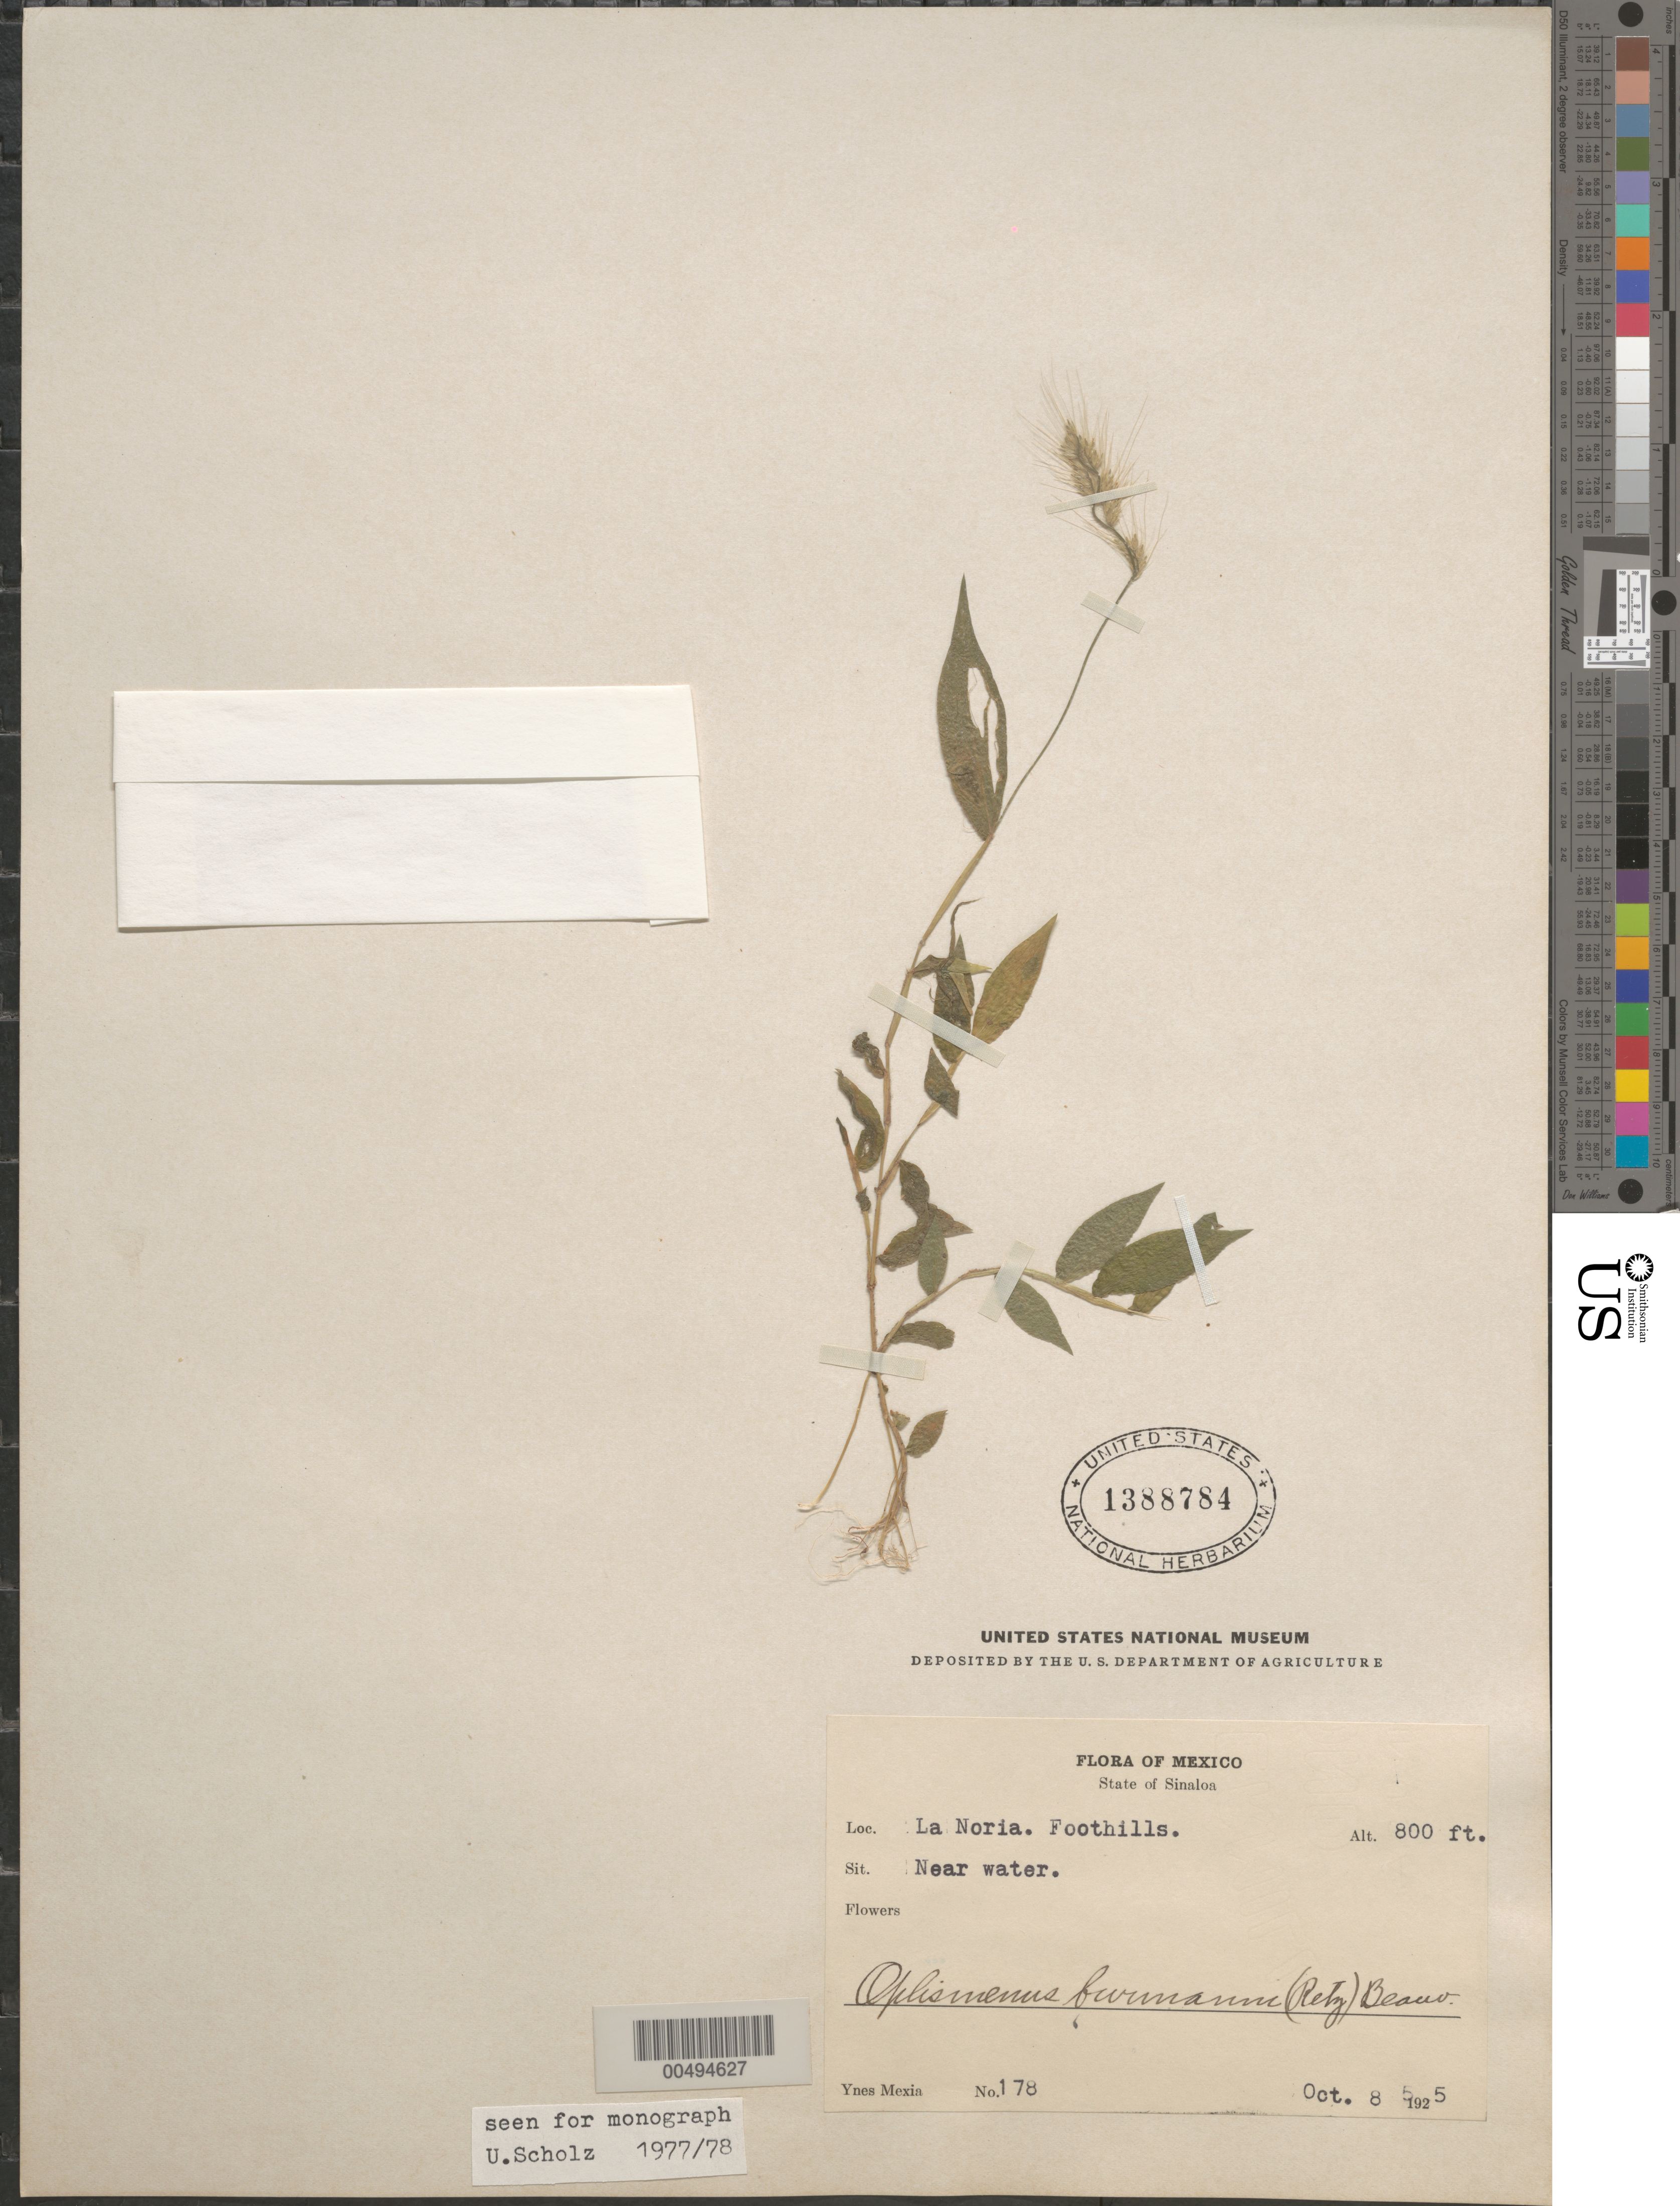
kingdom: Plantae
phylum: Tracheophyta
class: Liliopsida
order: Poales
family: Poaceae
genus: Oplismenus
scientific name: Oplismenus burmannii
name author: (Retz.) P. Beauv.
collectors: Y. Mexia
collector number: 178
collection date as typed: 8 Oct 1925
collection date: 1925-10-08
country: Mexico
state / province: Sinaloa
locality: La Noria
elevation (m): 244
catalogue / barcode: US 1388784